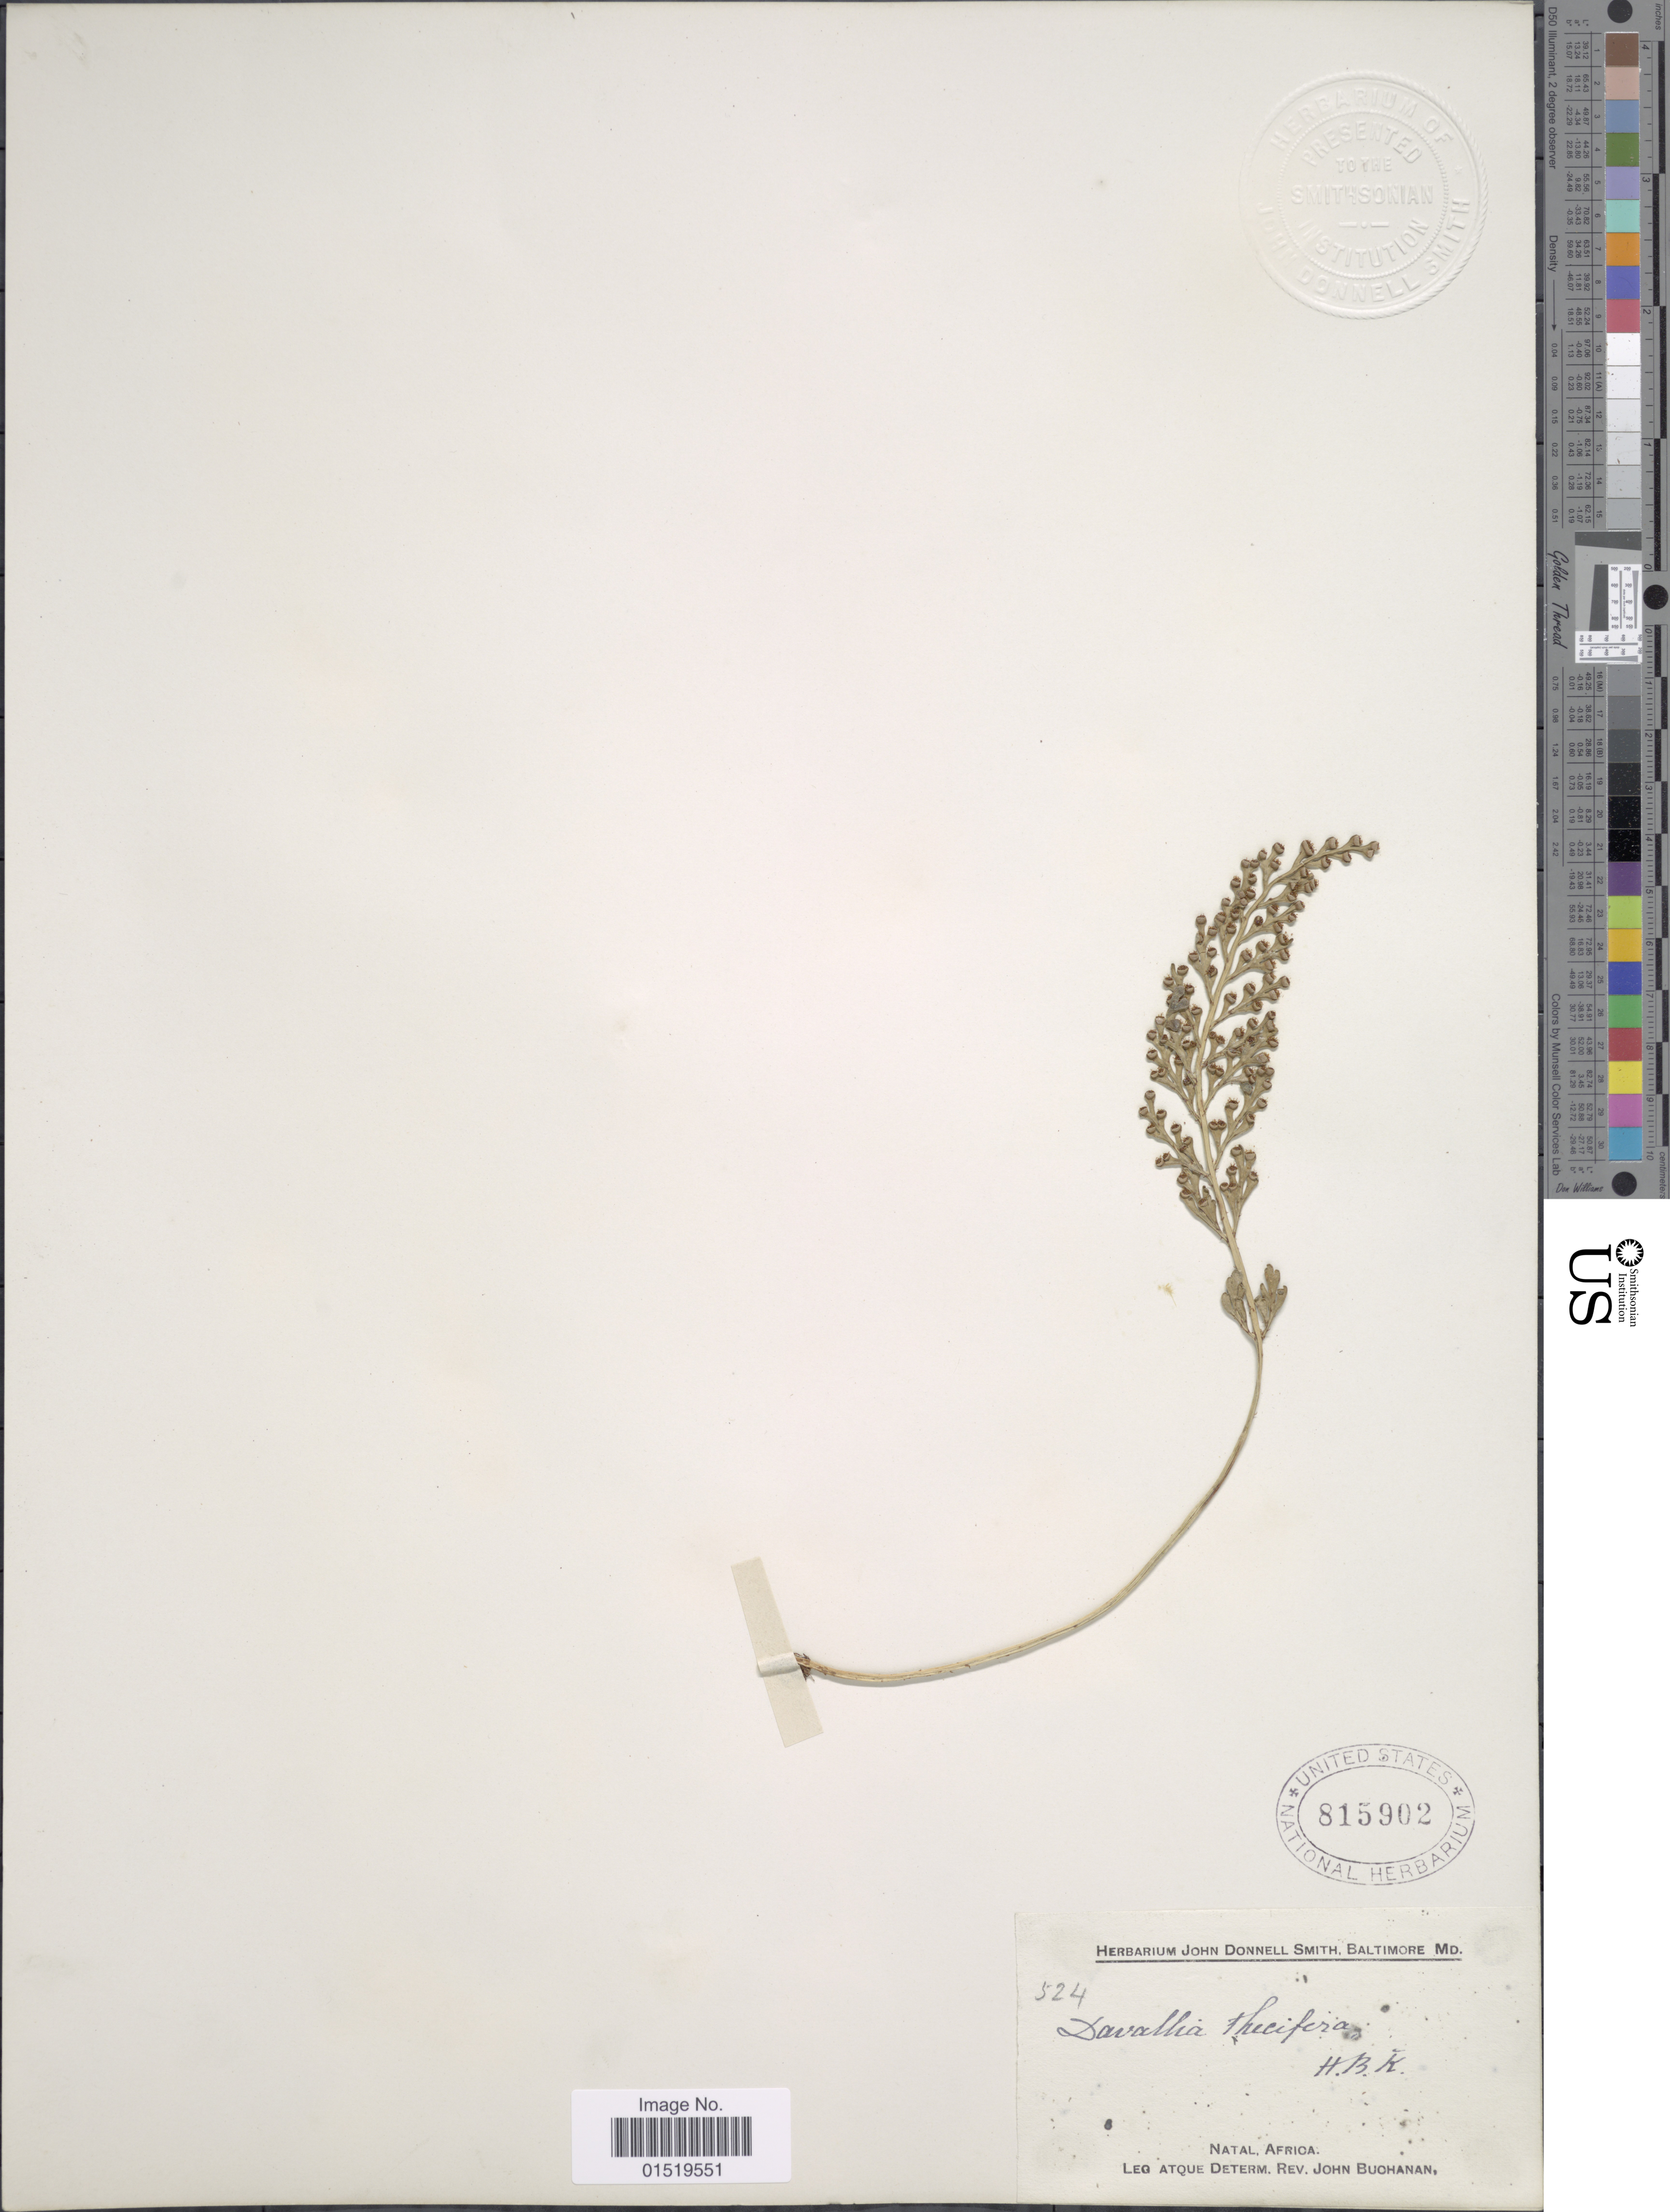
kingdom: Plantae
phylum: Tracheophyta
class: Polypodiopsida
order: Polypodiales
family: Aspleniaceae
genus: Asplenium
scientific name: Asplenium theciferum var. concinnum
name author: (Schrad.) Schelpe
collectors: J. Buchanan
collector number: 524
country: South Africa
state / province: KwaZulu-Natal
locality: Natal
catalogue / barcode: US 815902